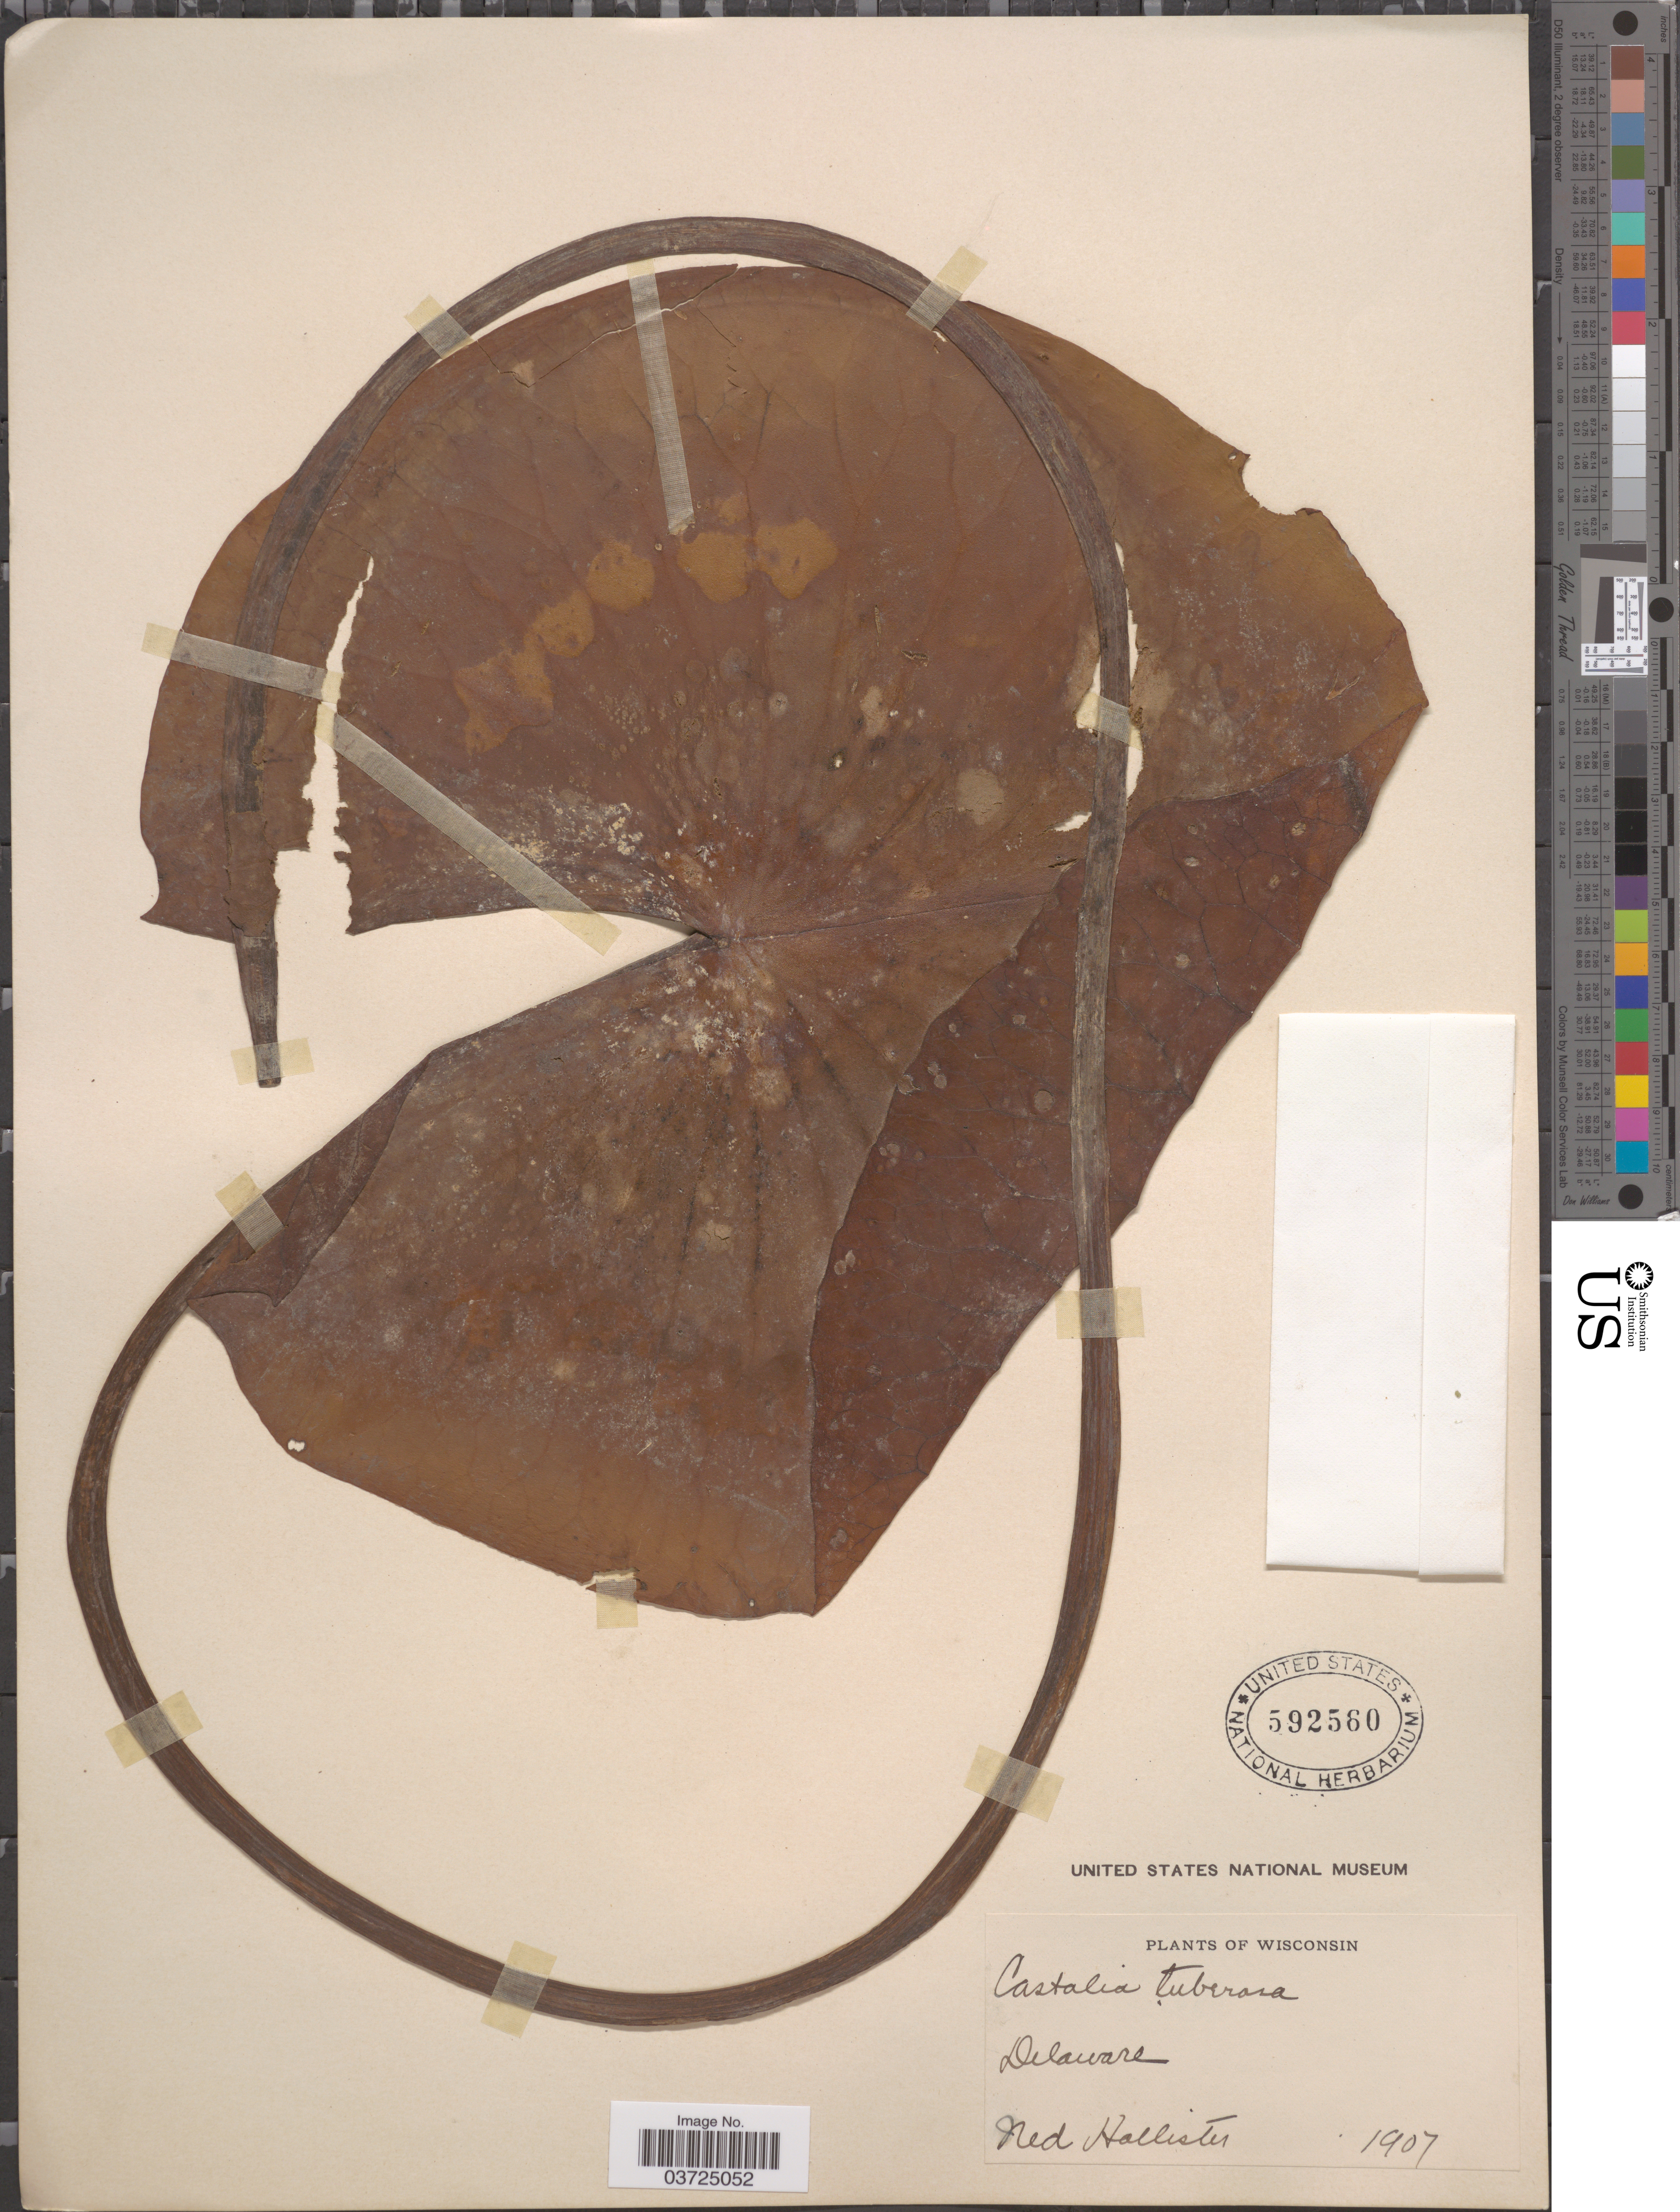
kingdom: Plantae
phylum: Tracheophyta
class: Magnoliopsida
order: Nymphaeales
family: Nymphaeaceae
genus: Nymphaea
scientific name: Nymphaea tuberosa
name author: Paine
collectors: N. Hollister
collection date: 1907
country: United States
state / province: Delaware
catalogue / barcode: US 592560